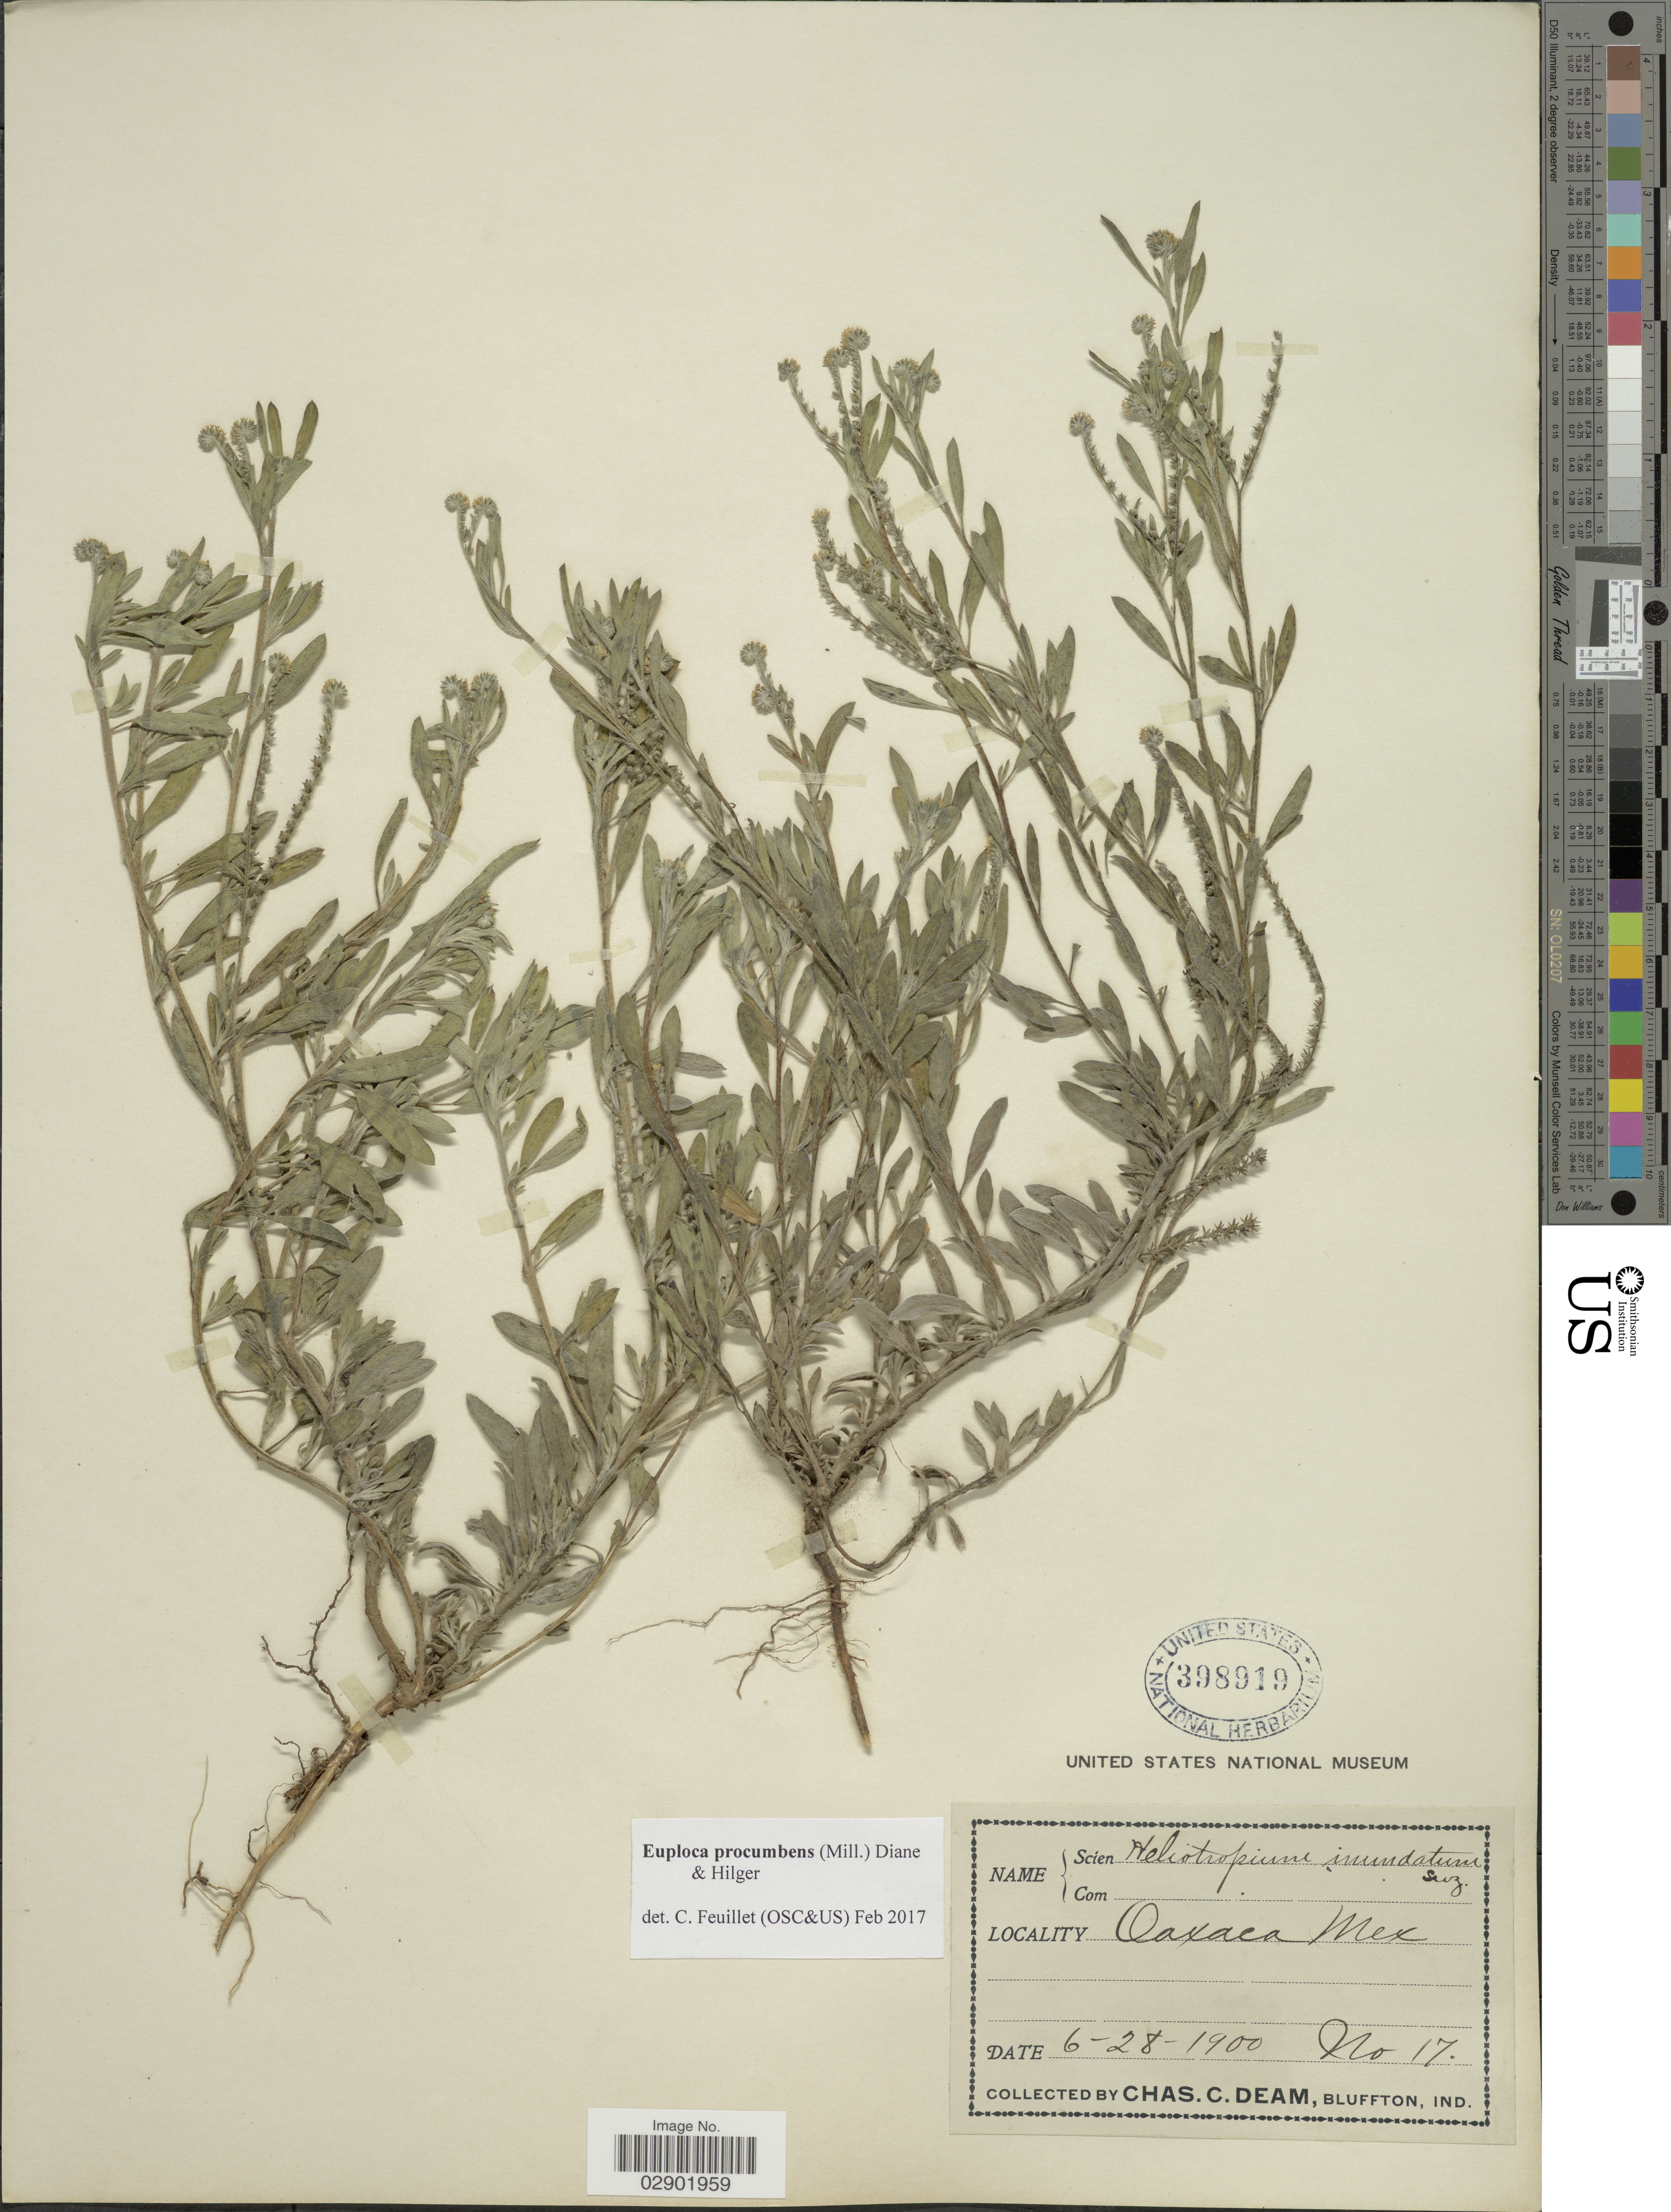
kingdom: Plantae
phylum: Tracheophyta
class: Magnoliopsida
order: Boraginales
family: Heliotropiaceae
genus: Euploca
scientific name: Euploca procumbens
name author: (Mill.) Diane & Hilger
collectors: C. C. Deam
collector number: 17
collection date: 1900-06-28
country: Mexico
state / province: Oaxaca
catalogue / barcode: US 398919